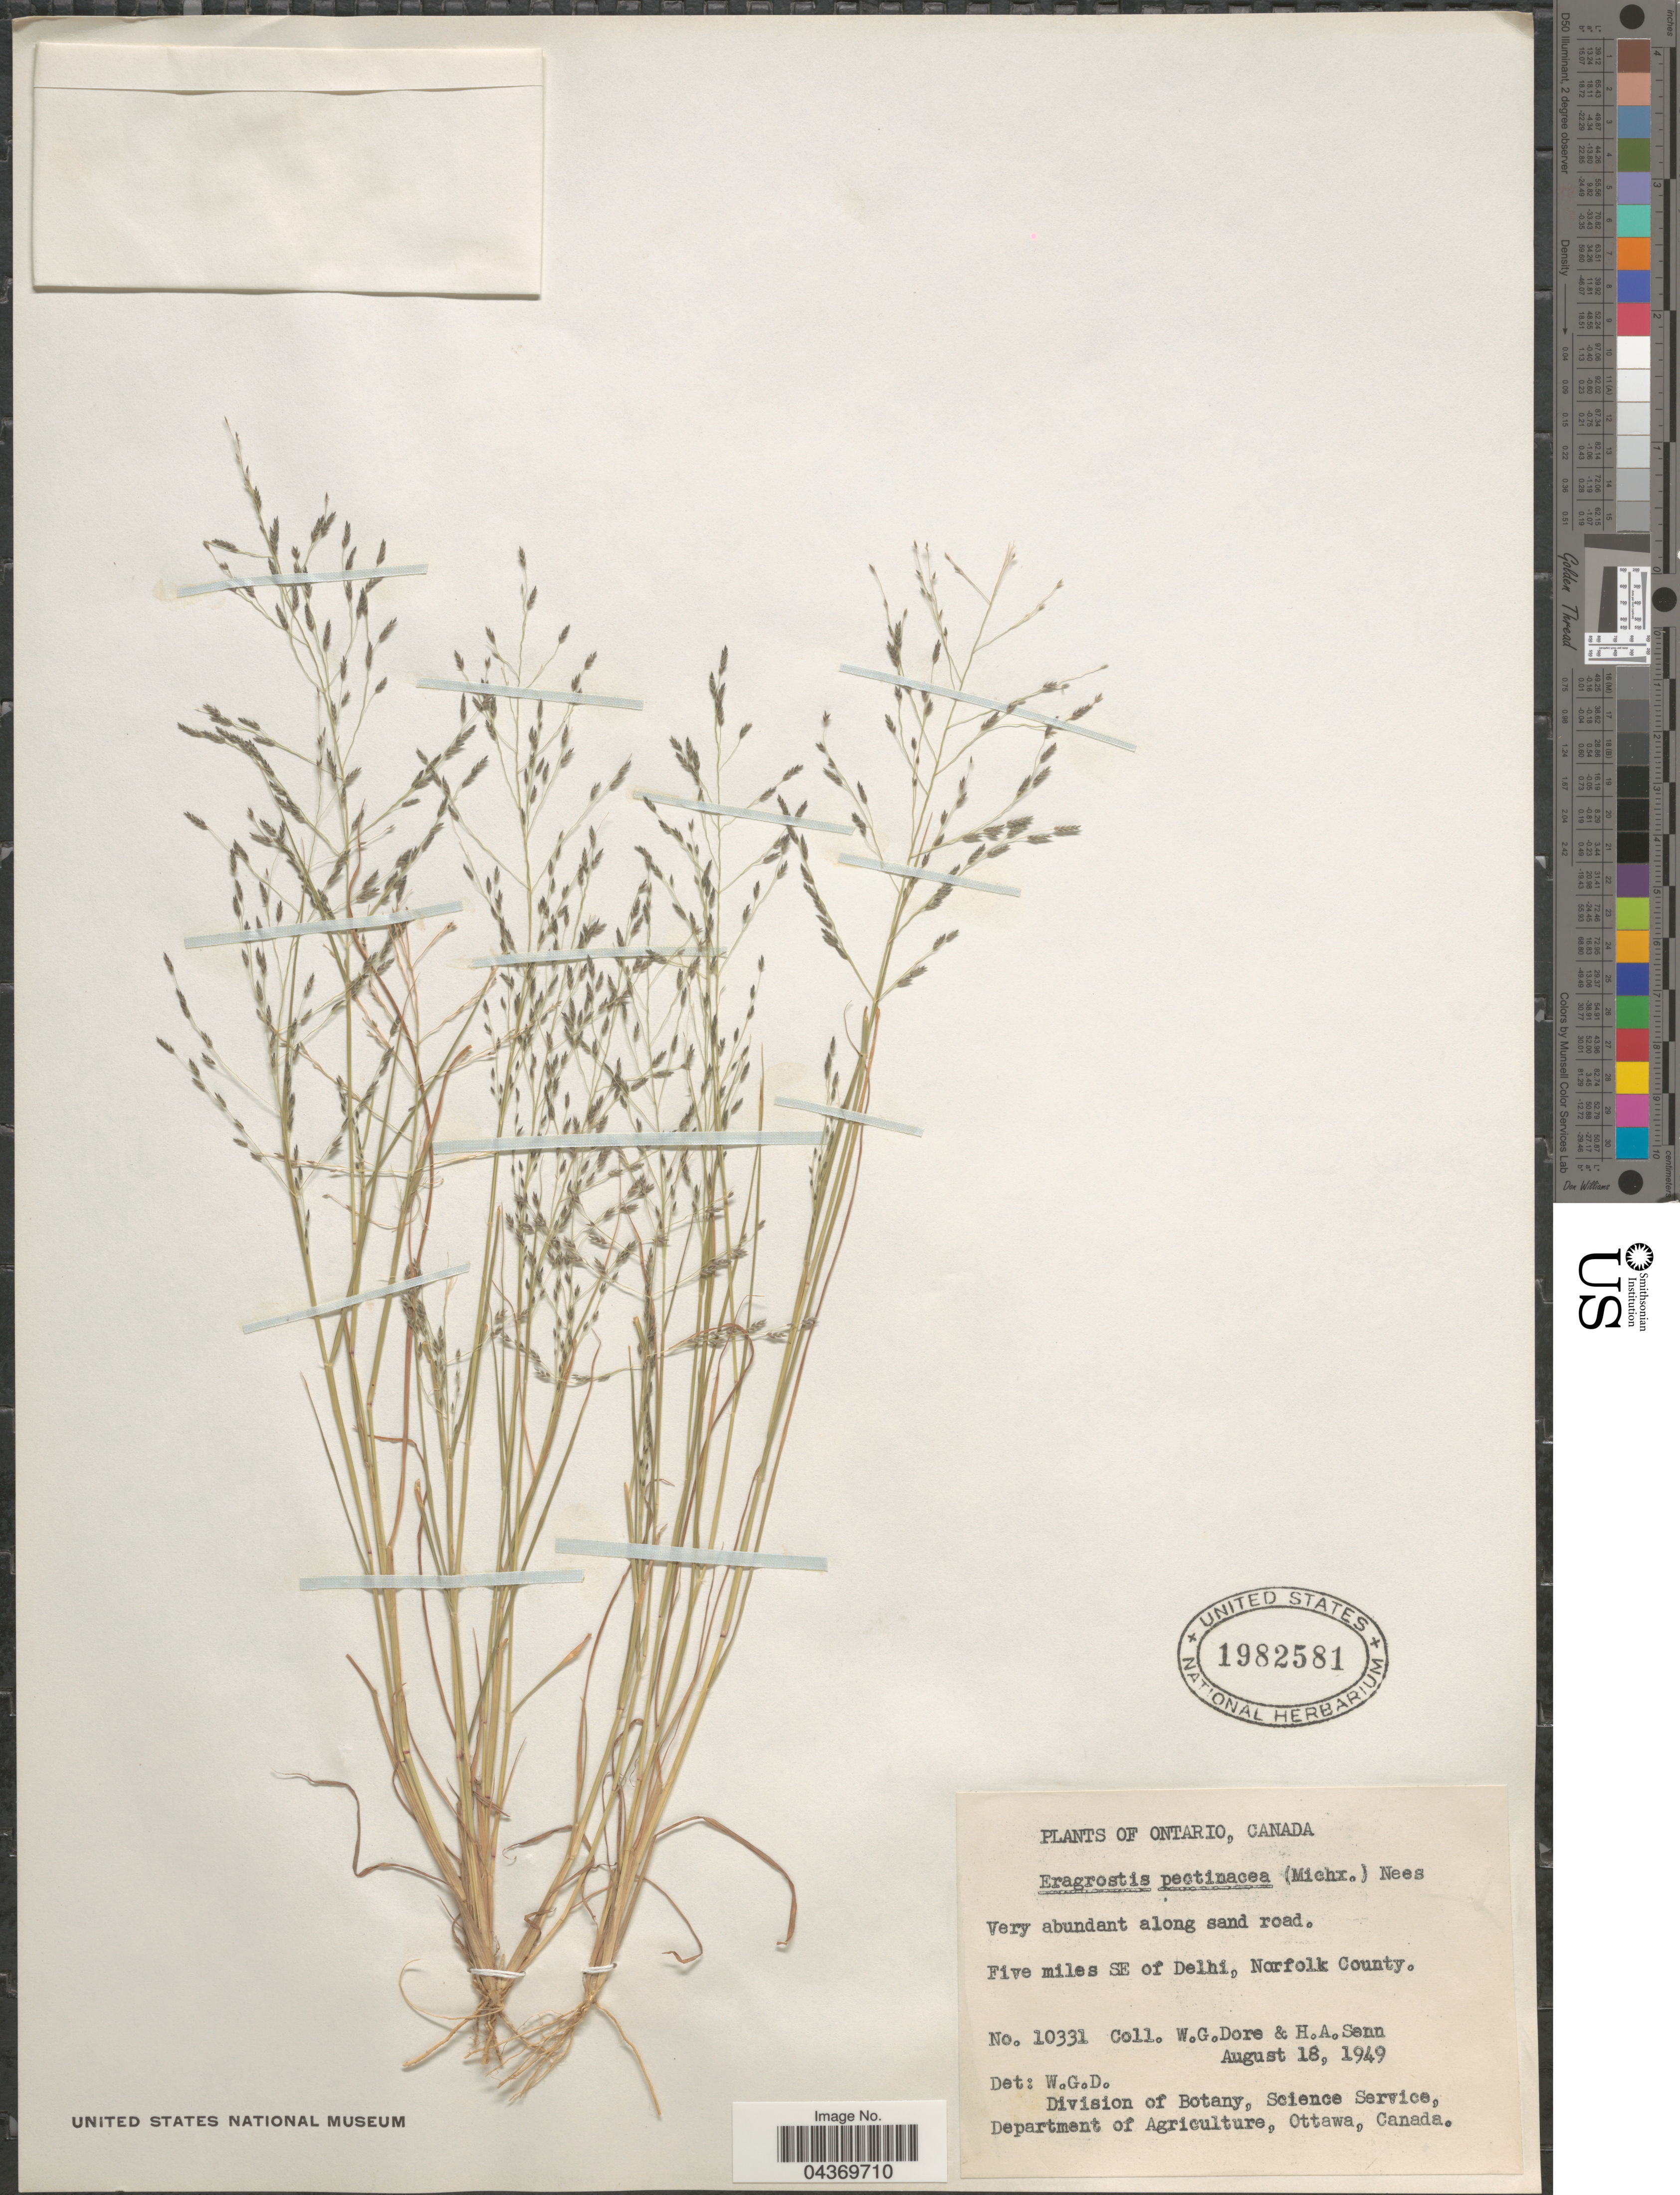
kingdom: Plantae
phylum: Tracheophyta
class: Liliopsida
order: Poales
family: Poaceae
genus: Eragrostis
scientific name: Eragrostis pectinacea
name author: (Michx.) Nees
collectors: W. Dore & H. Senn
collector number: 10331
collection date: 1949-08-18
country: Canada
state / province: Ontario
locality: Very abundant along sand road. Five miles SE of Delhi, Norfolk County.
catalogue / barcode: US 1982581